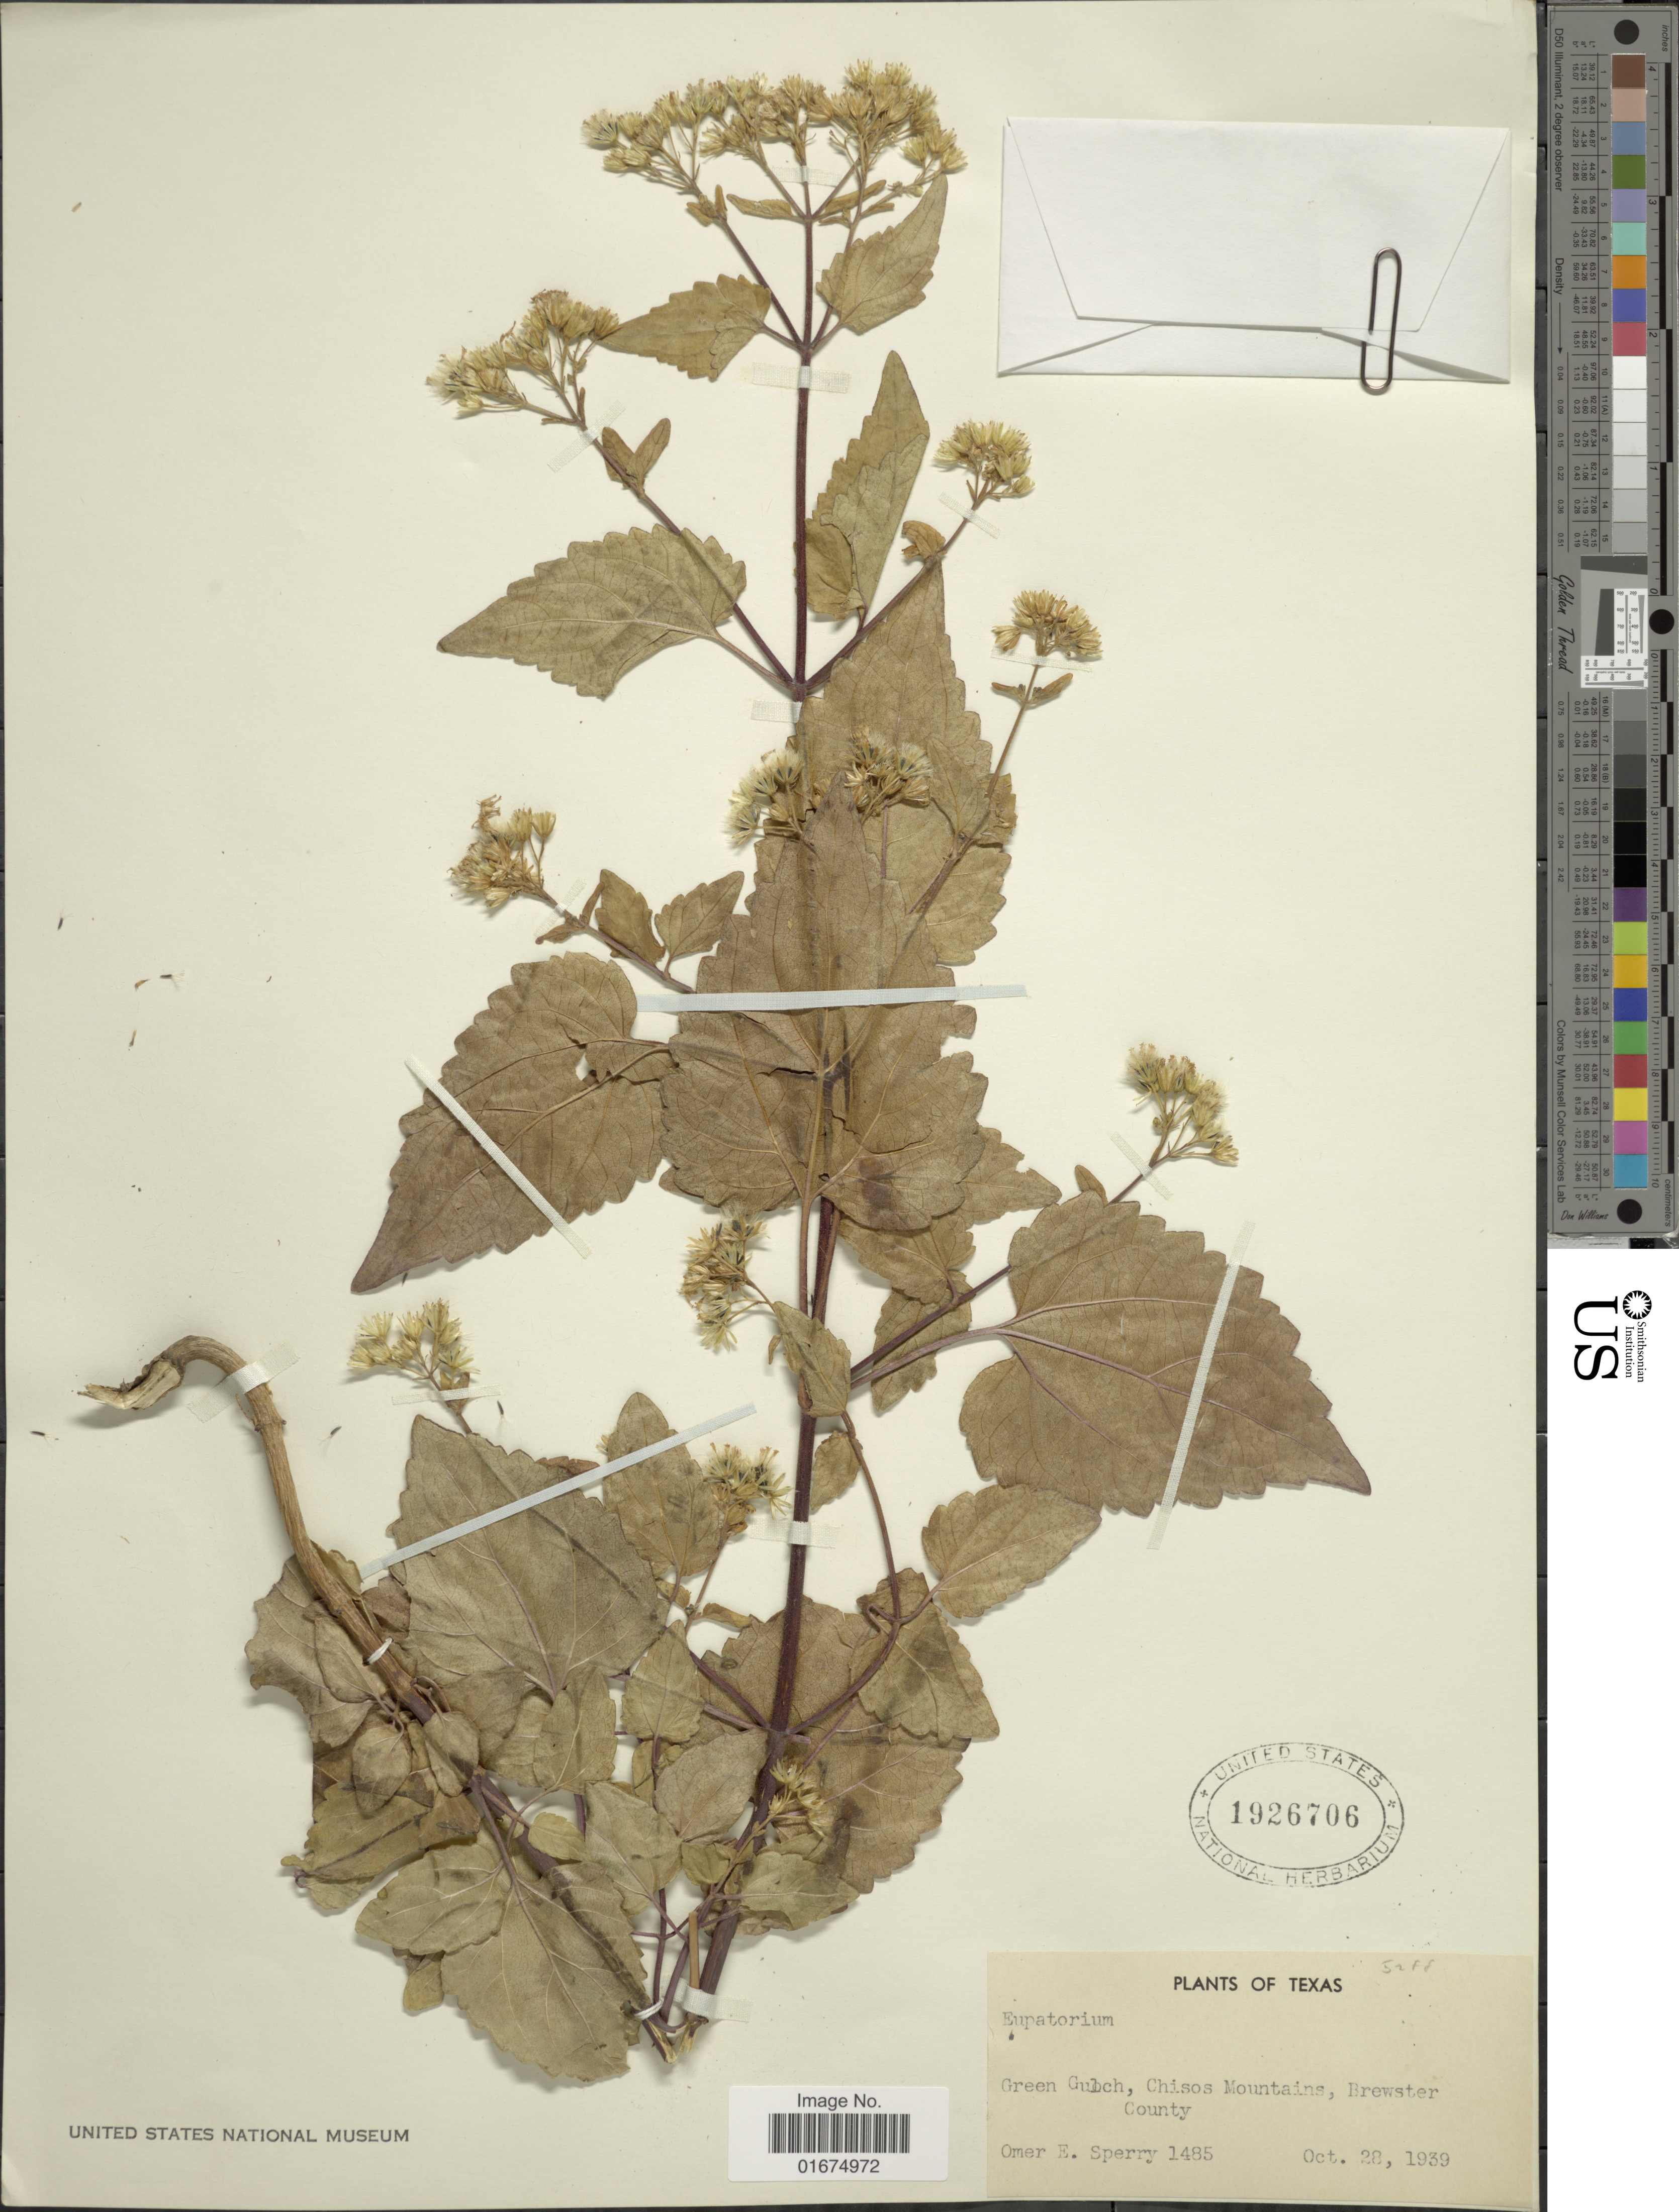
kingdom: Plantae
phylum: Tracheophyta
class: Magnoliopsida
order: Asterales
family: Asteraceae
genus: Ageratina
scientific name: Ageratina altissima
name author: (L.) R.M. King & H. Rob.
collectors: O. E. Sperry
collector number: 1485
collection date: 1939-10-28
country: United States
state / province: Texas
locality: Green Gulch, Chisos Mountains, Brewster County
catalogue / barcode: US 1926706